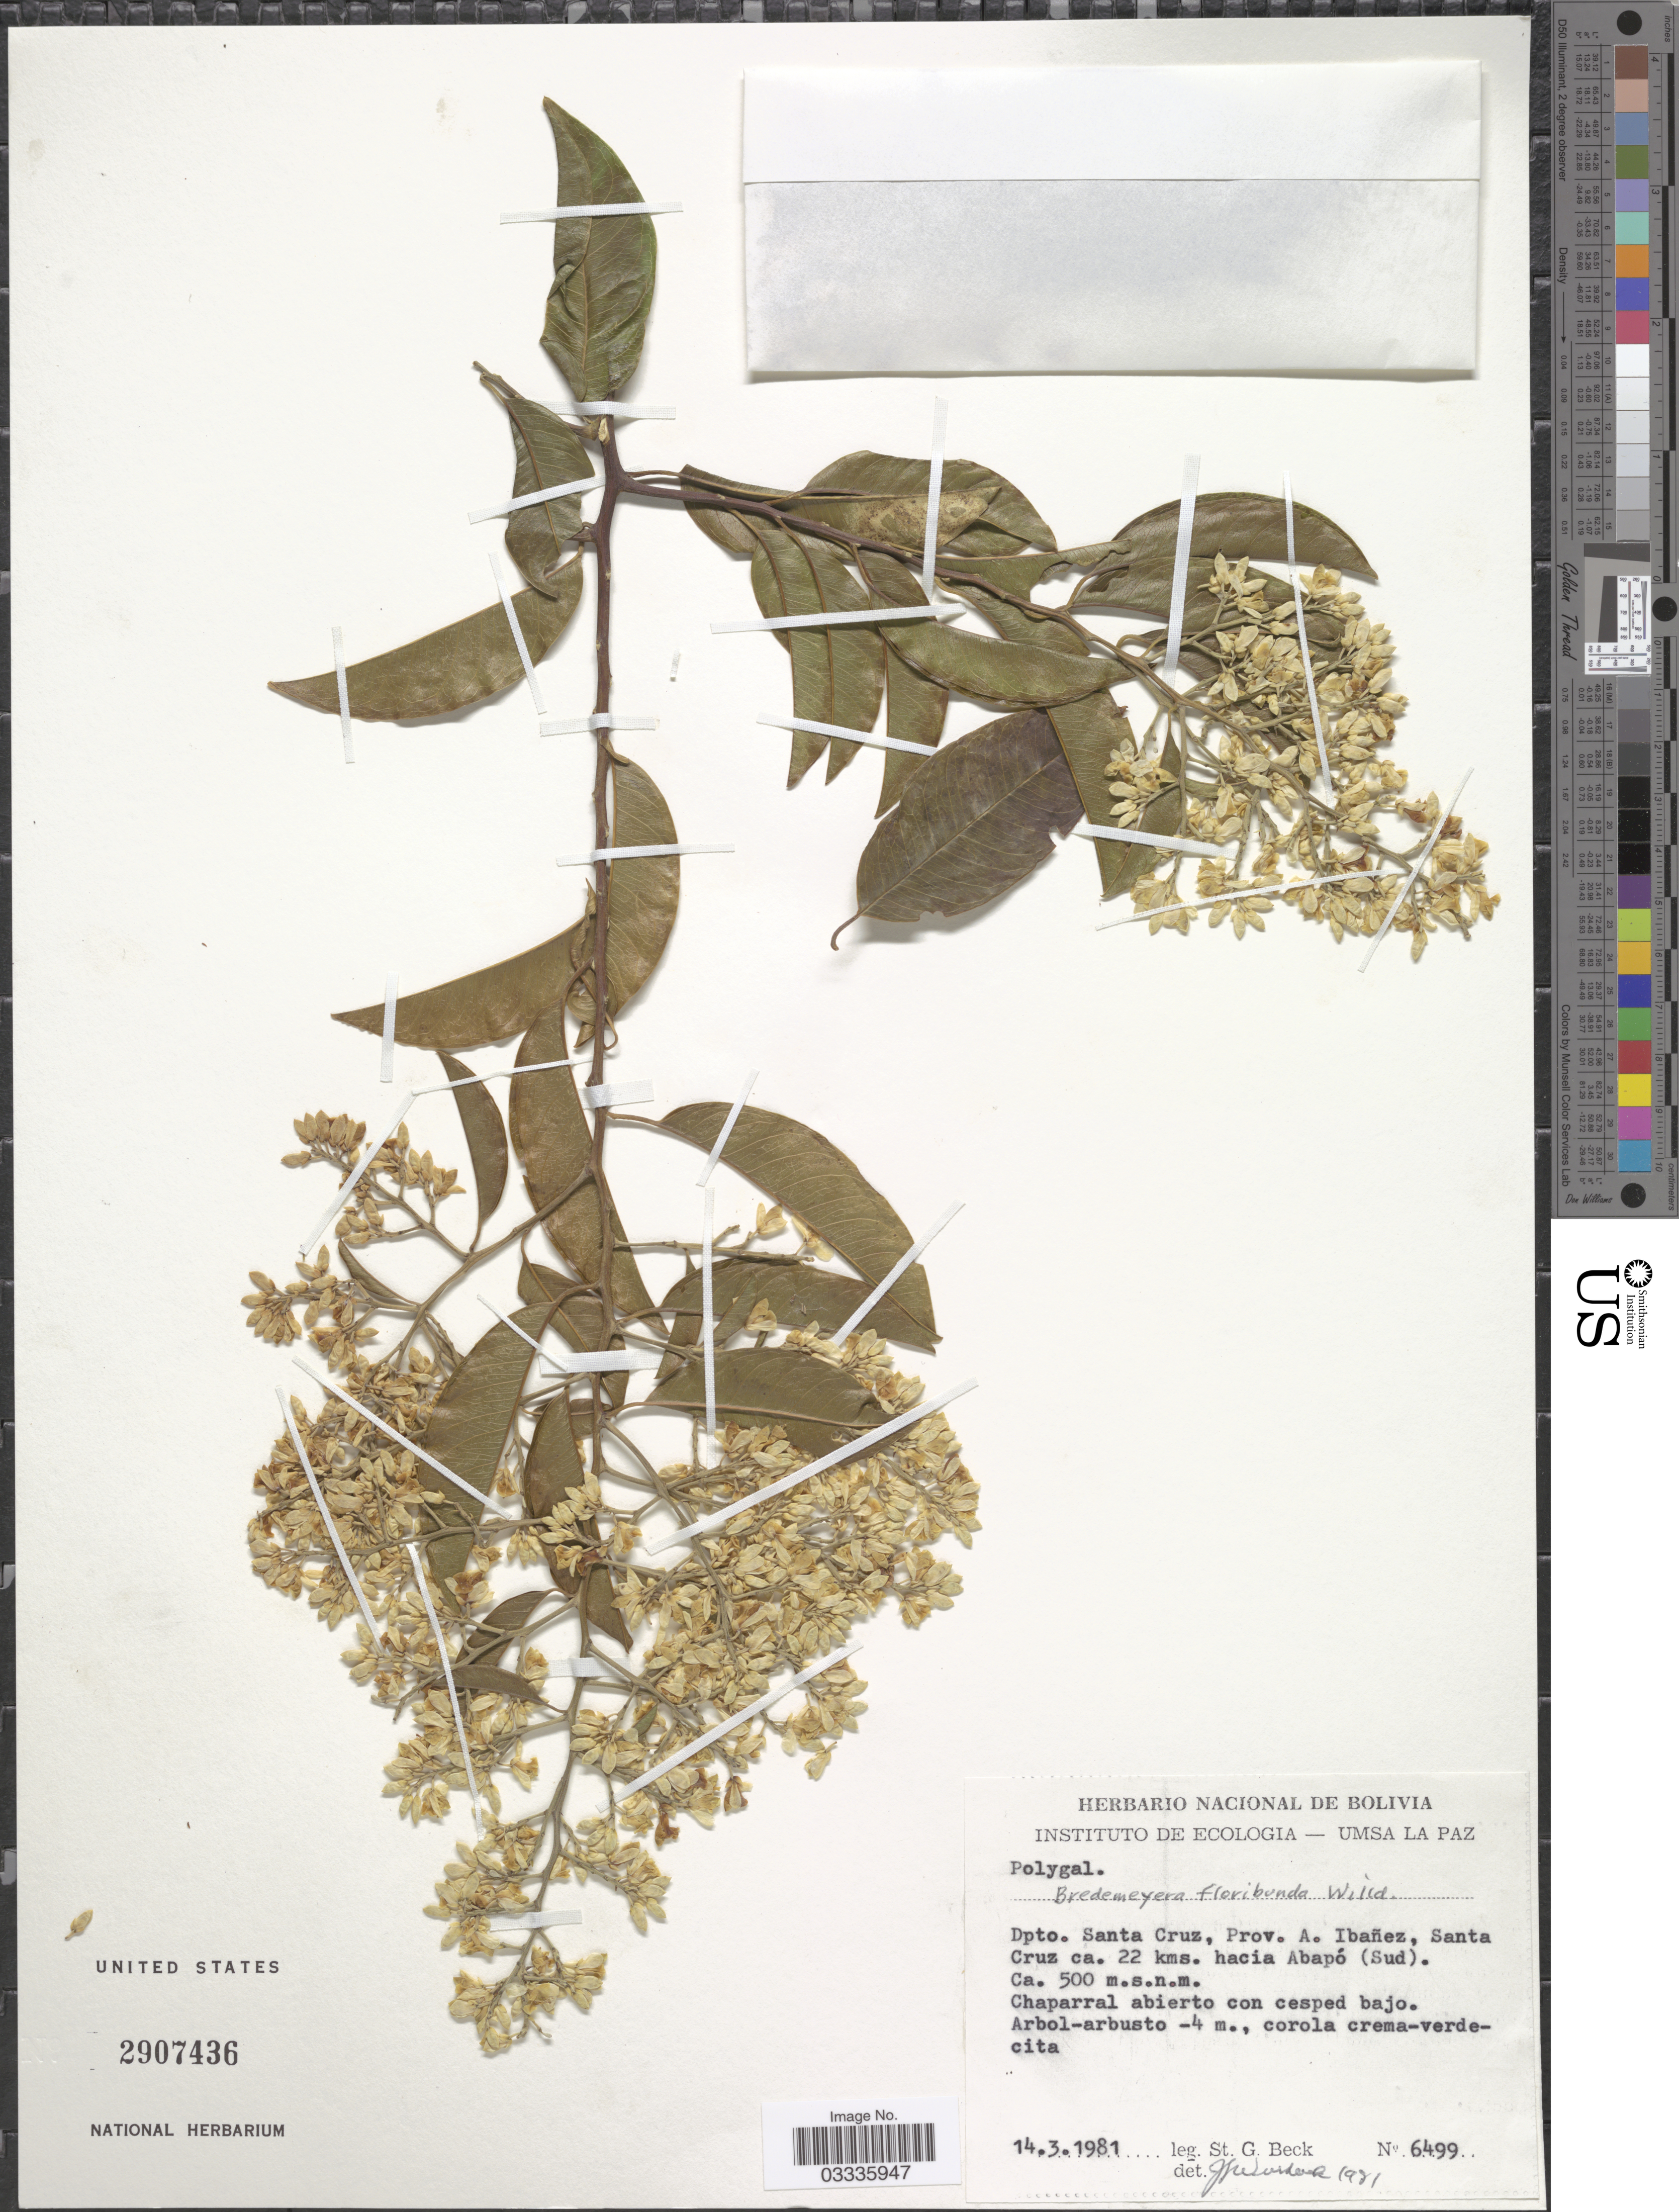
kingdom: Plantae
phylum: Tracheophyta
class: Magnoliopsida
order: Fabales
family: Polygalaceae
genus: Bredemeyera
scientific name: Bredemeyera floribunda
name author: Willd.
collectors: S. G. Beck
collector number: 6499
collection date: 1981-03-14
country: Bolivia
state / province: Santa Cruz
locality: Dpto. Santa Cruz, Prov. A. Ibañez, Santa Cruz ca. 22 kms. hacia Abapó (Sud).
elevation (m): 500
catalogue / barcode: US 2907436